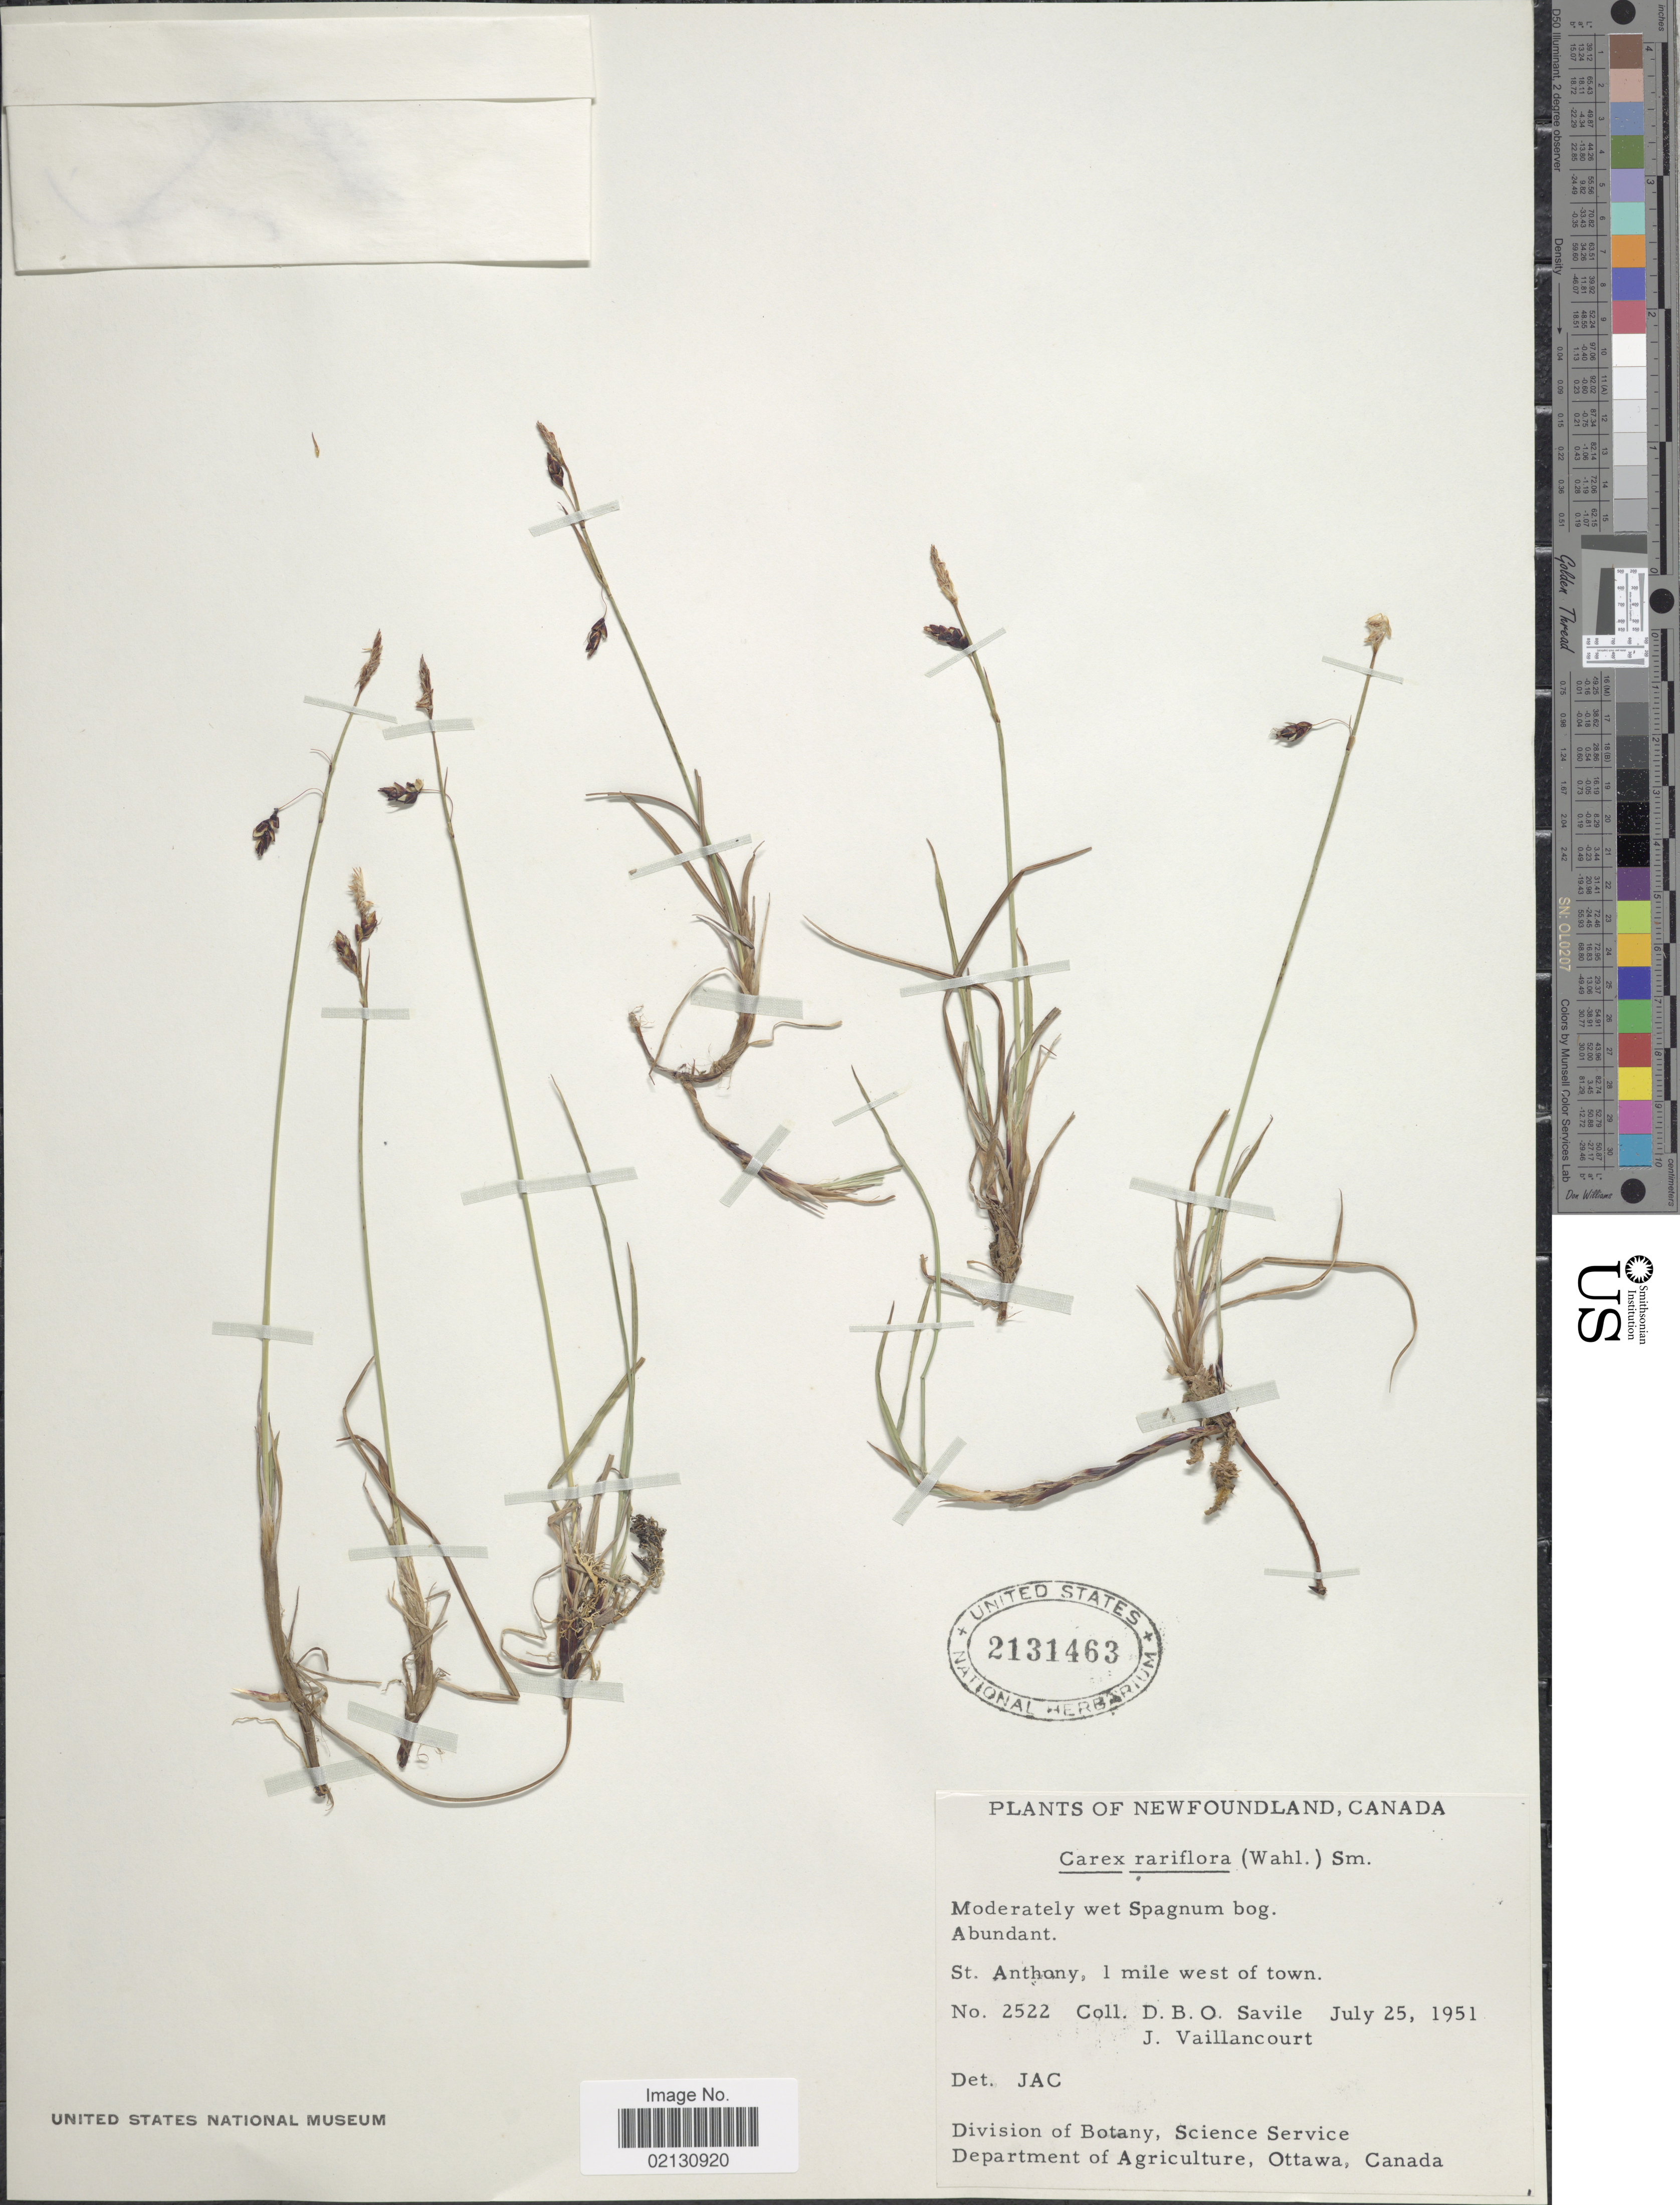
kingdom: Plantae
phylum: Tracheophyta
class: Liliopsida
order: Poales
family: Cyperaceae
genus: Carex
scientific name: Carex rariflora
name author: (Wahlenb.) Sm.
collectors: D. Savile & J. Vaillancourt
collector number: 2522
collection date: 1951-07-25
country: Canada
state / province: Newfoundland and Labrador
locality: St. Anthony, 1 mile west of town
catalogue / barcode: US 2131463